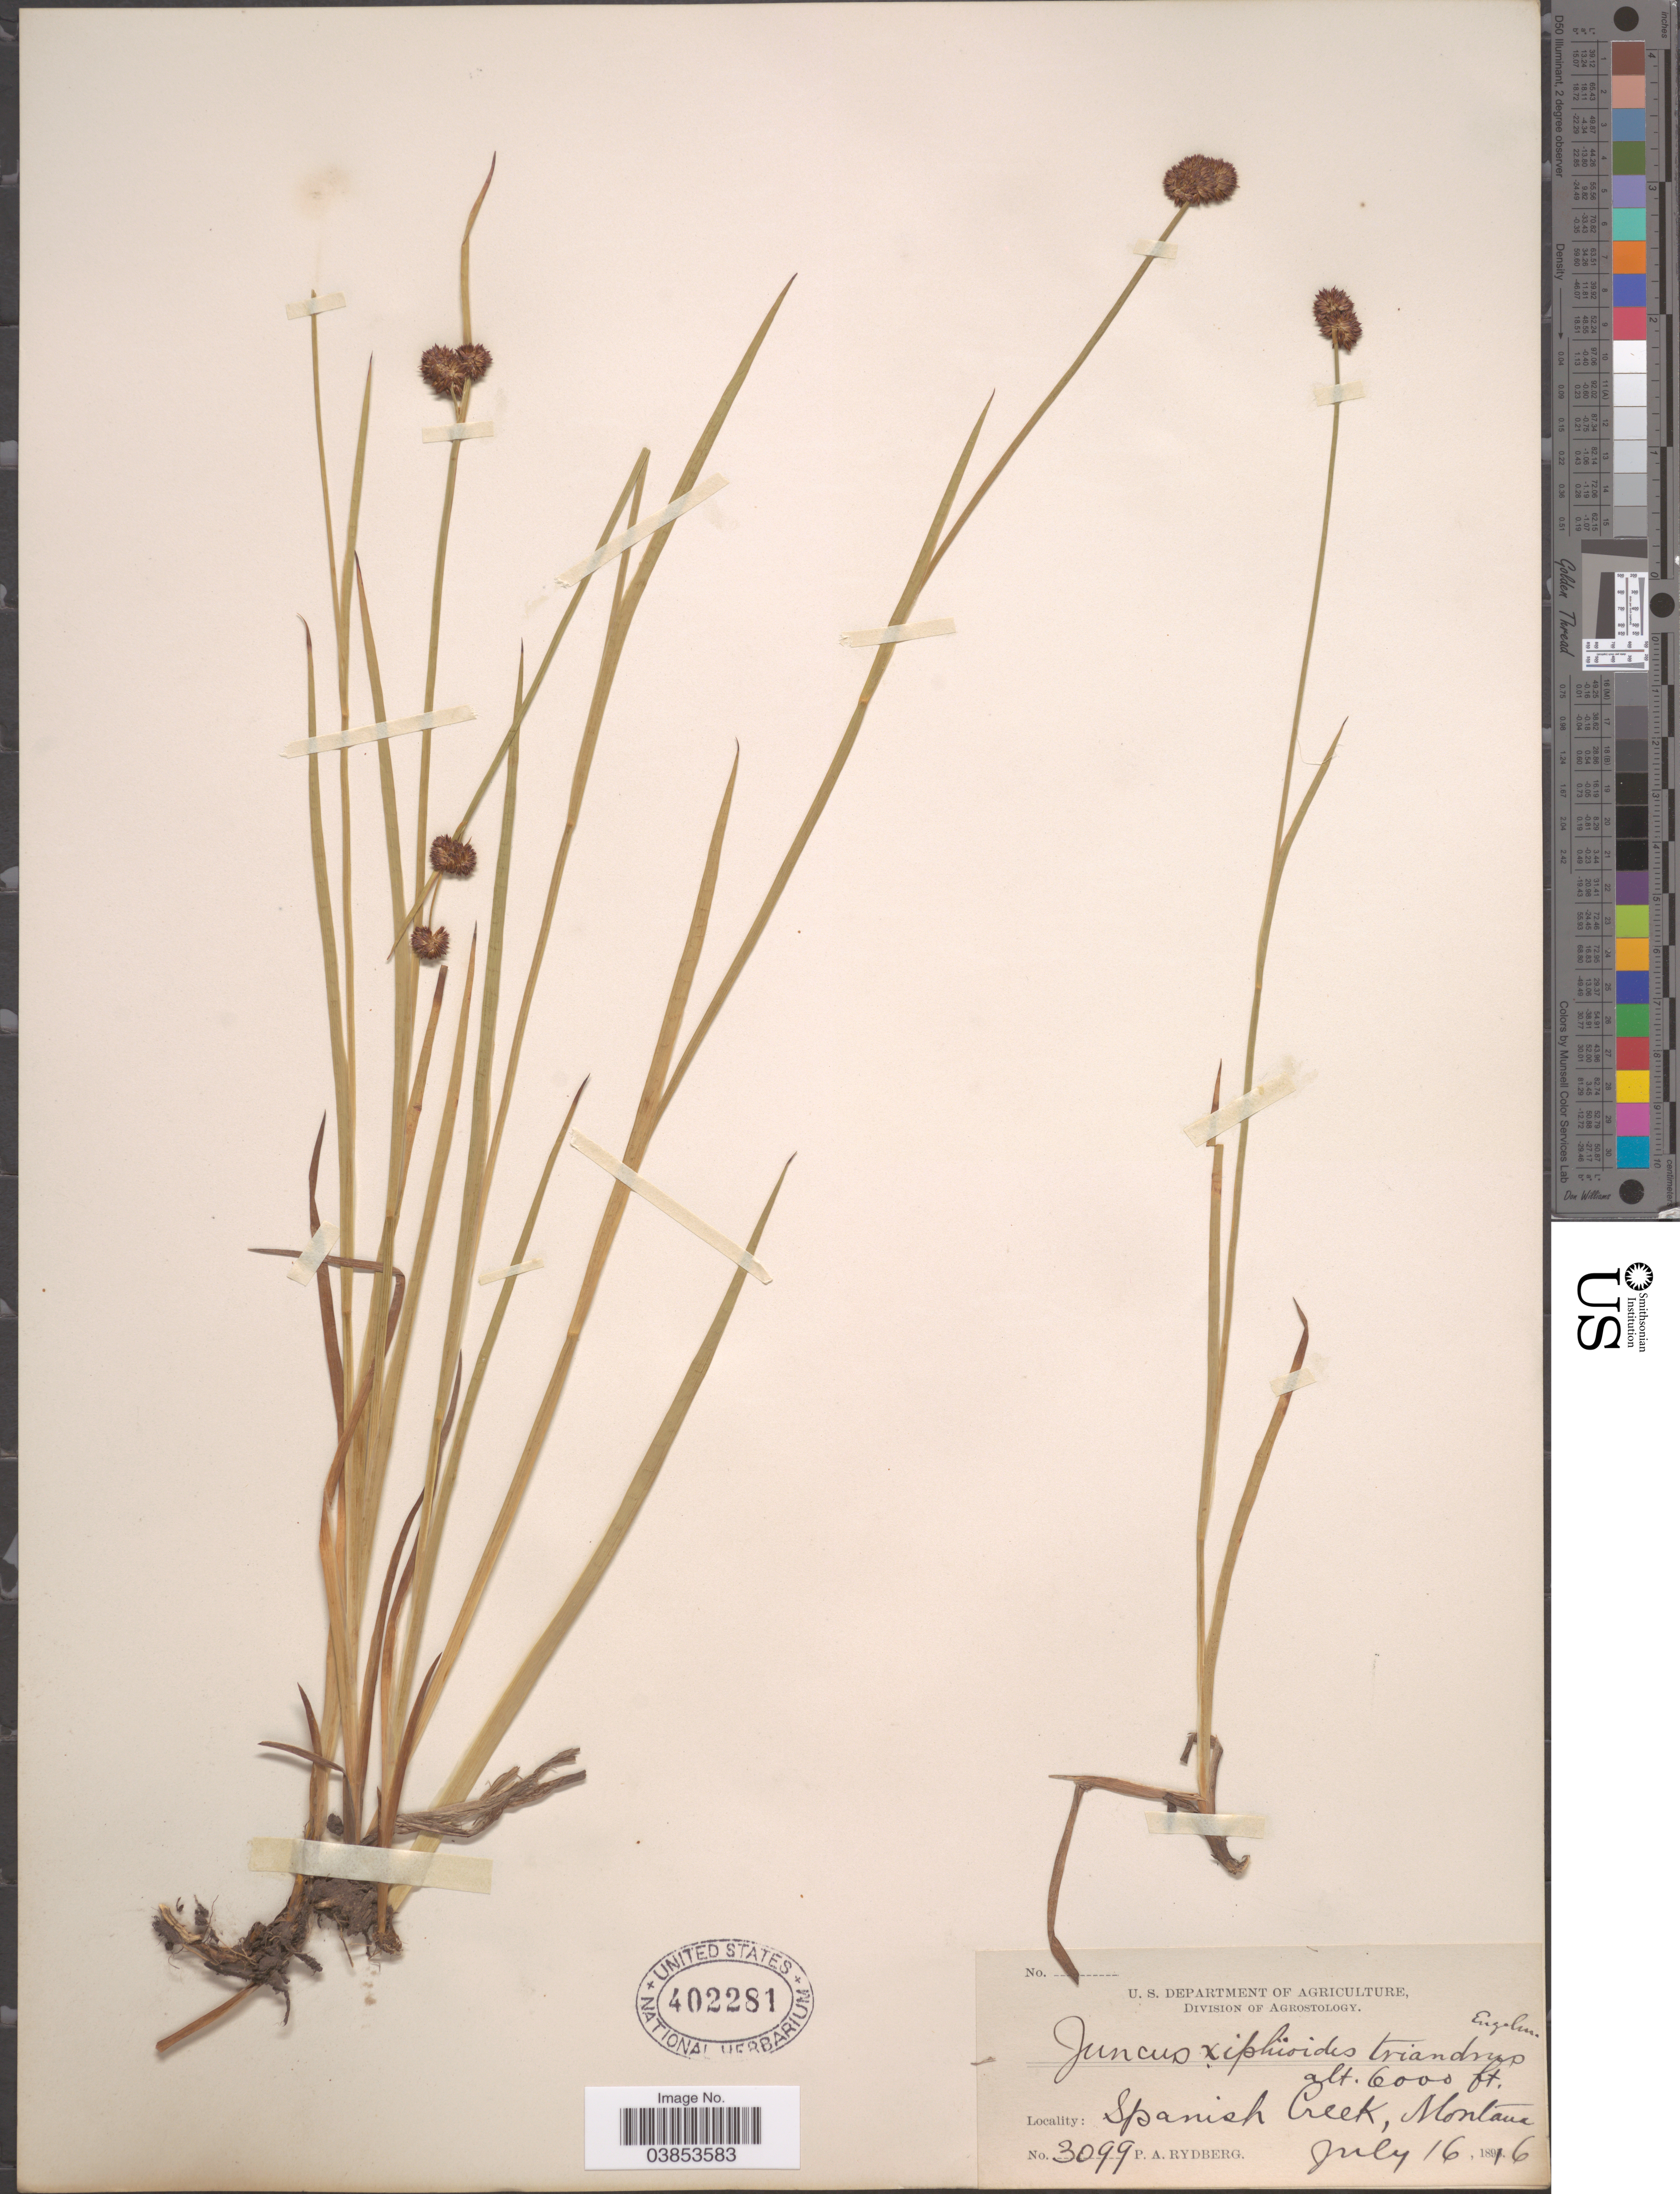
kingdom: Plantae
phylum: Tracheophyta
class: Liliopsida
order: Poales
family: Juncaceae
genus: Juncus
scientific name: Juncus ensifolius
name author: Wikstr.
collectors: P. A. Rydberg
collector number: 3099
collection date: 1896-07-16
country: United States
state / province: Montana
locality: Spanish Creek.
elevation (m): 1829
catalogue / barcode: US 402281